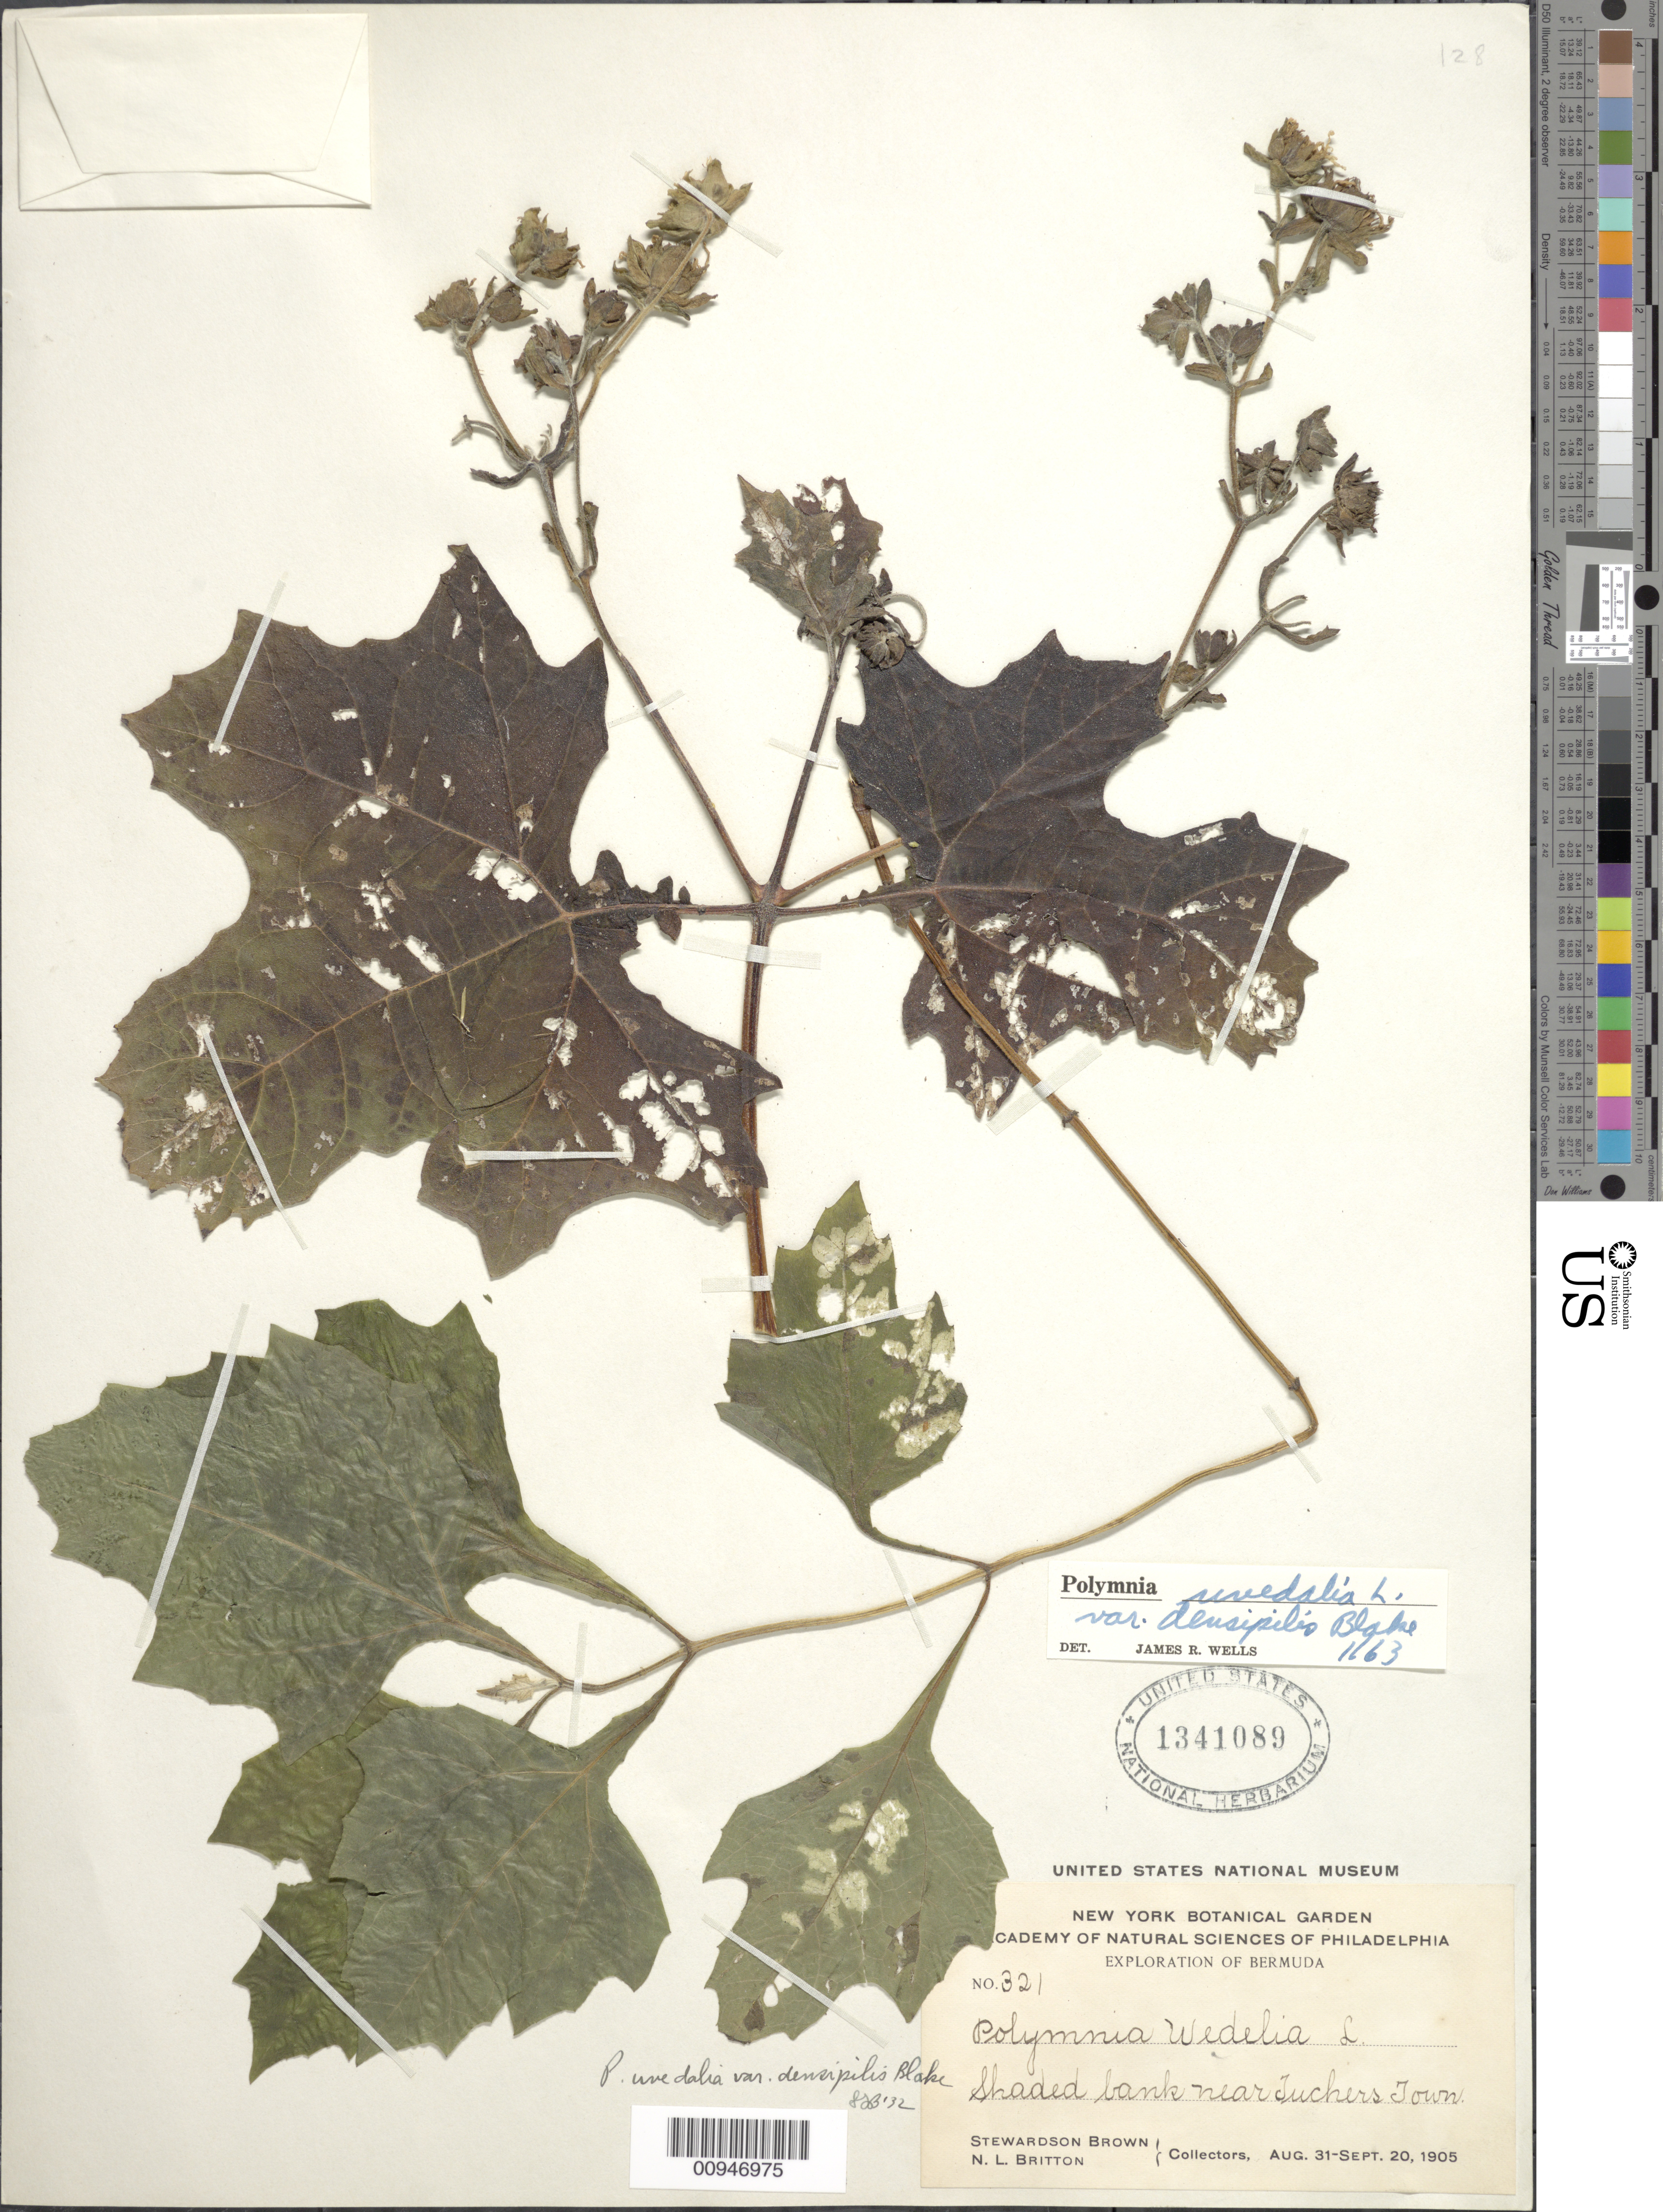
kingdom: Plantae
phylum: Tracheophyta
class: Magnoliopsida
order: Asterales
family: Asteraceae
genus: Smallanthus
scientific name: Smallanthus uvedalia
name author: (L.) Mack. ex Mack.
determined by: Wells, J. R.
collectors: S. Brown & N. Britton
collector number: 321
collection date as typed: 31 Aug 1905 to 20 Sep 1905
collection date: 1905-08-31/1905-09-20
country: Bermuda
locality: Tuchers Town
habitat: Shaded bank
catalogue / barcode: US 1341089